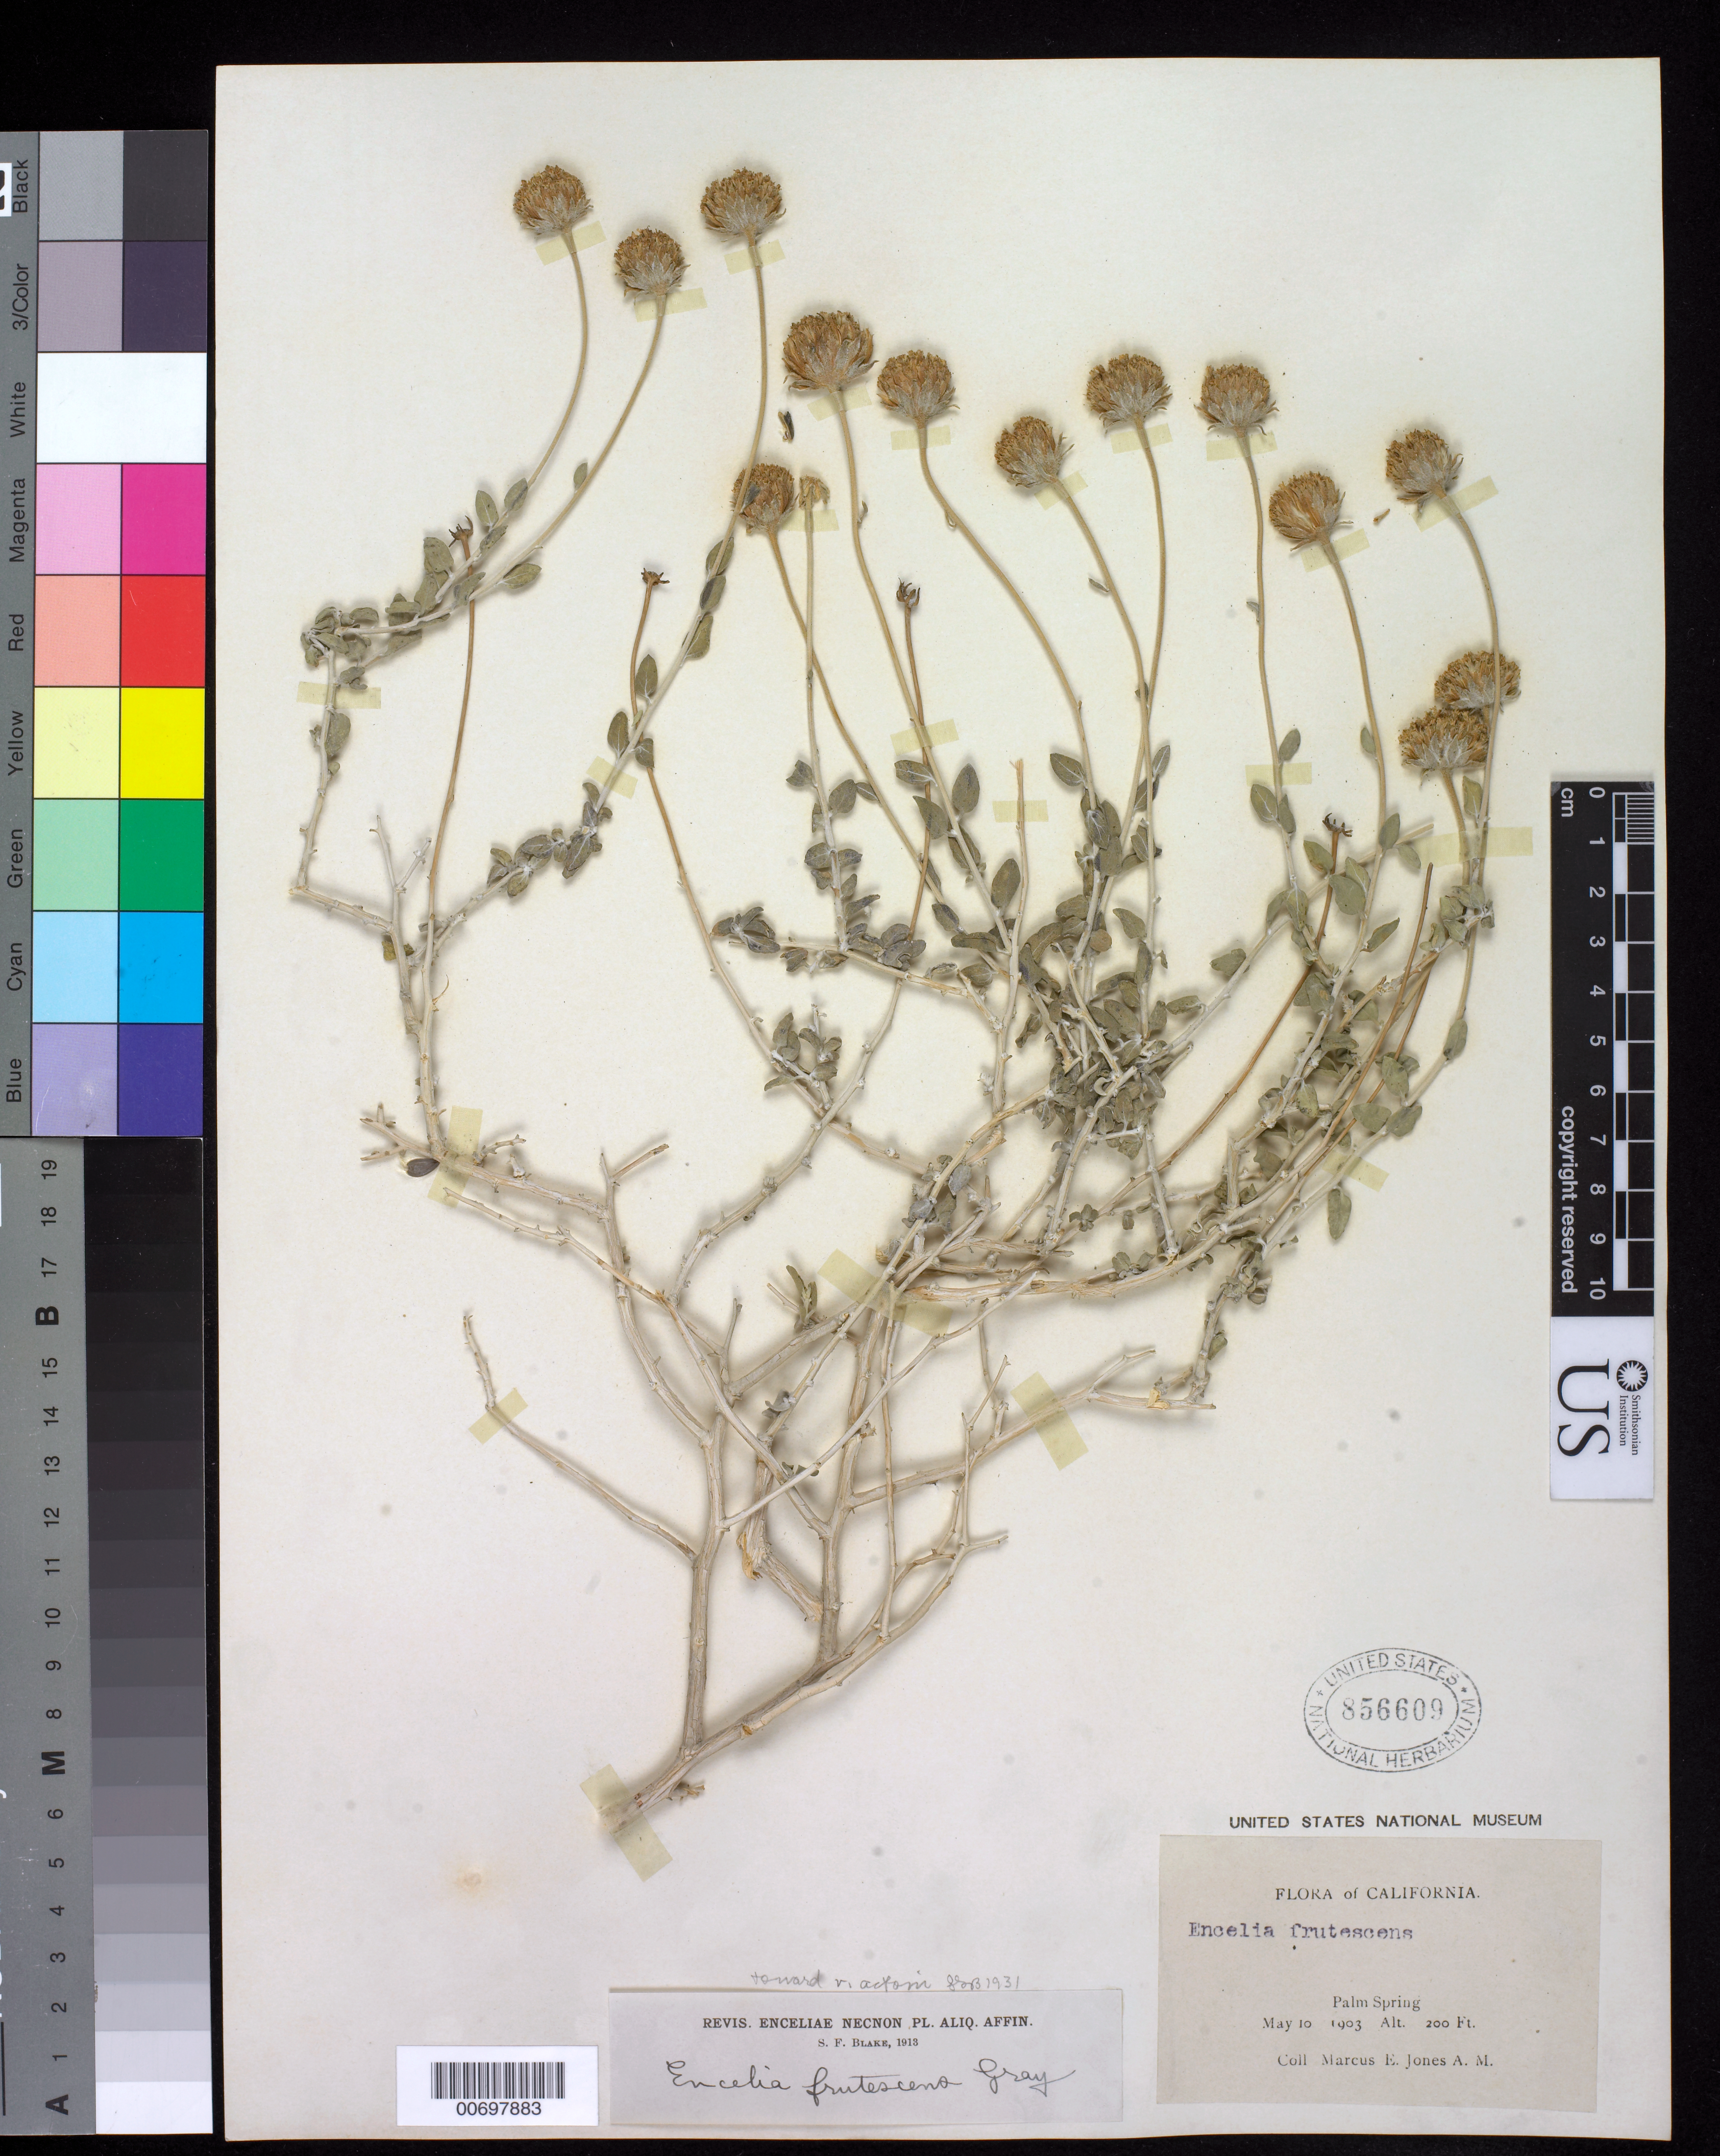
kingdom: Plantae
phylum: Tracheophyta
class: Magnoliopsida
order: Asterales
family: Asteraceae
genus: Encelia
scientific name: Encelia frutescens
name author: (A. Gray) A. Gray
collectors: M. E. Jones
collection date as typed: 10 May 1903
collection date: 1903-05-10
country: United States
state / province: California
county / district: Riverside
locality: Palm Spring.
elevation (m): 61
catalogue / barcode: US 856609